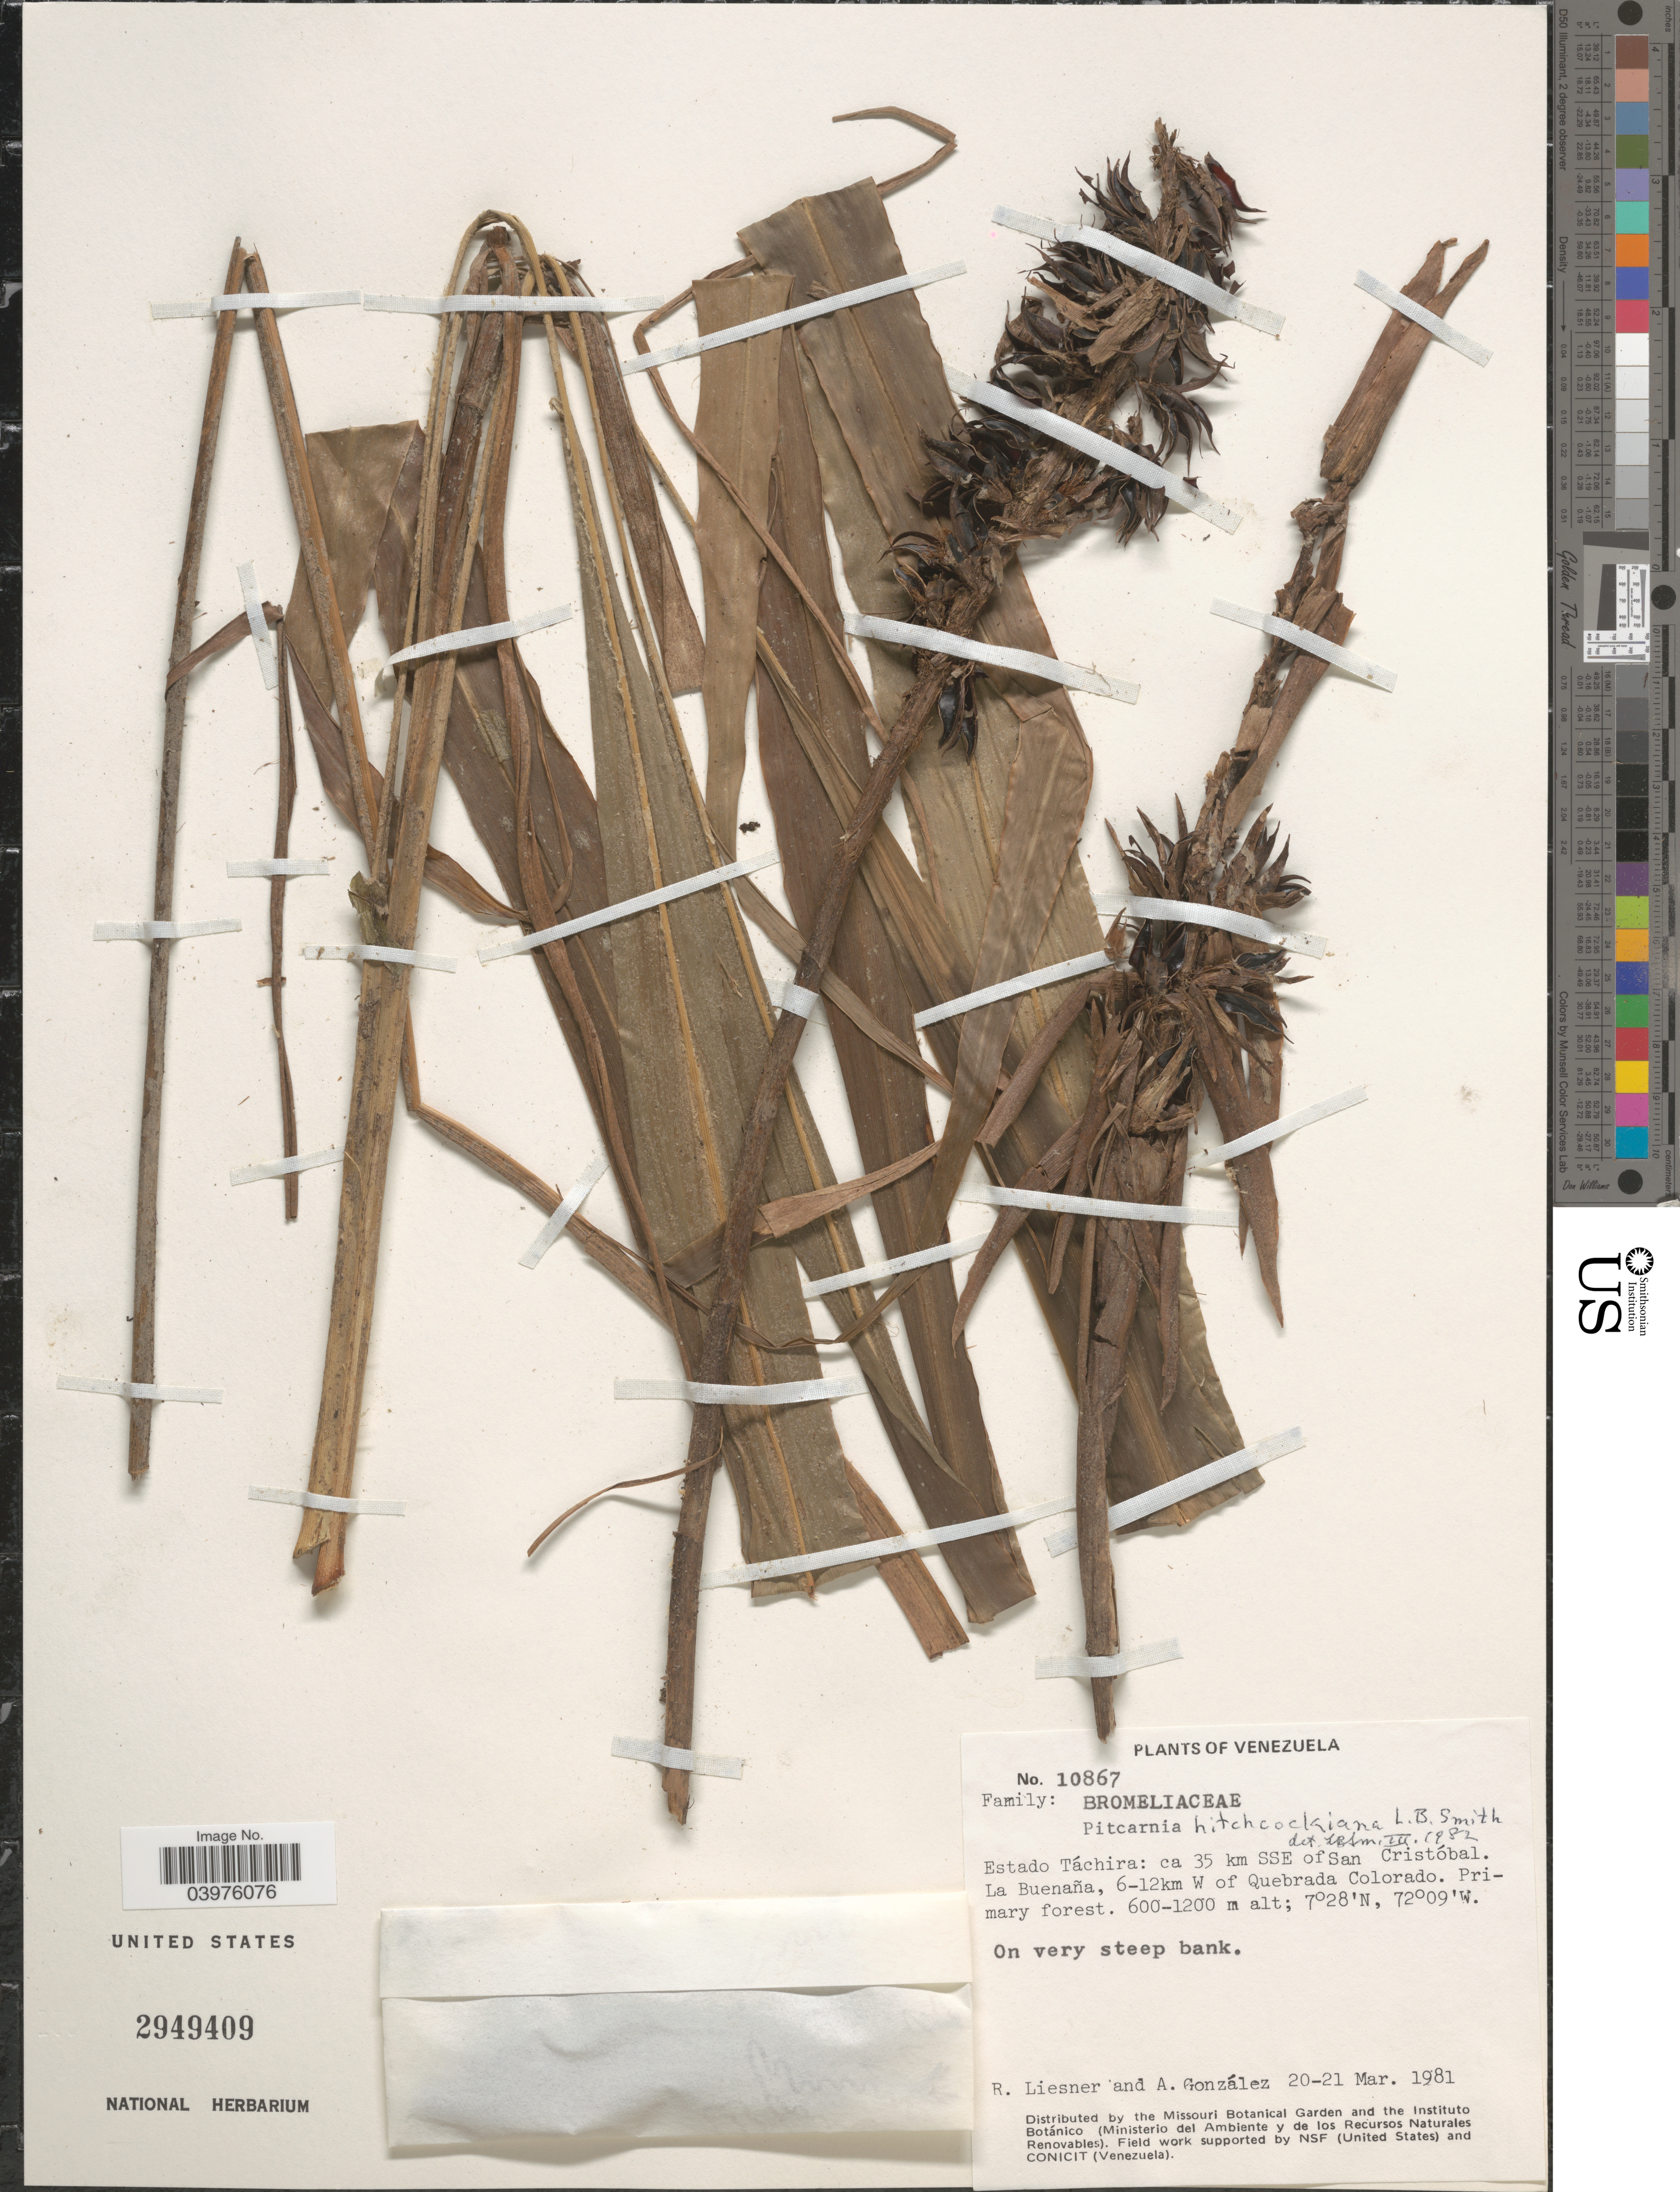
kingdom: Plantae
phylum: Tracheophyta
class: Liliopsida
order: Poales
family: Bromeliaceae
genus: Pitcairnia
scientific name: Pitcairnia hitchcockiana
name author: L.B. Sm.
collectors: R. L. Liesner & A. C. González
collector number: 10867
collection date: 1981-03-20/1981-03-21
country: Venezuela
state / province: Tachira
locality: Estado Táchira: ca 35 km SSE of San Cristóbal. La Buenaña, 6-12km W of Quebrada Colorado. Primary forest.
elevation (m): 600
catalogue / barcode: US 2949409